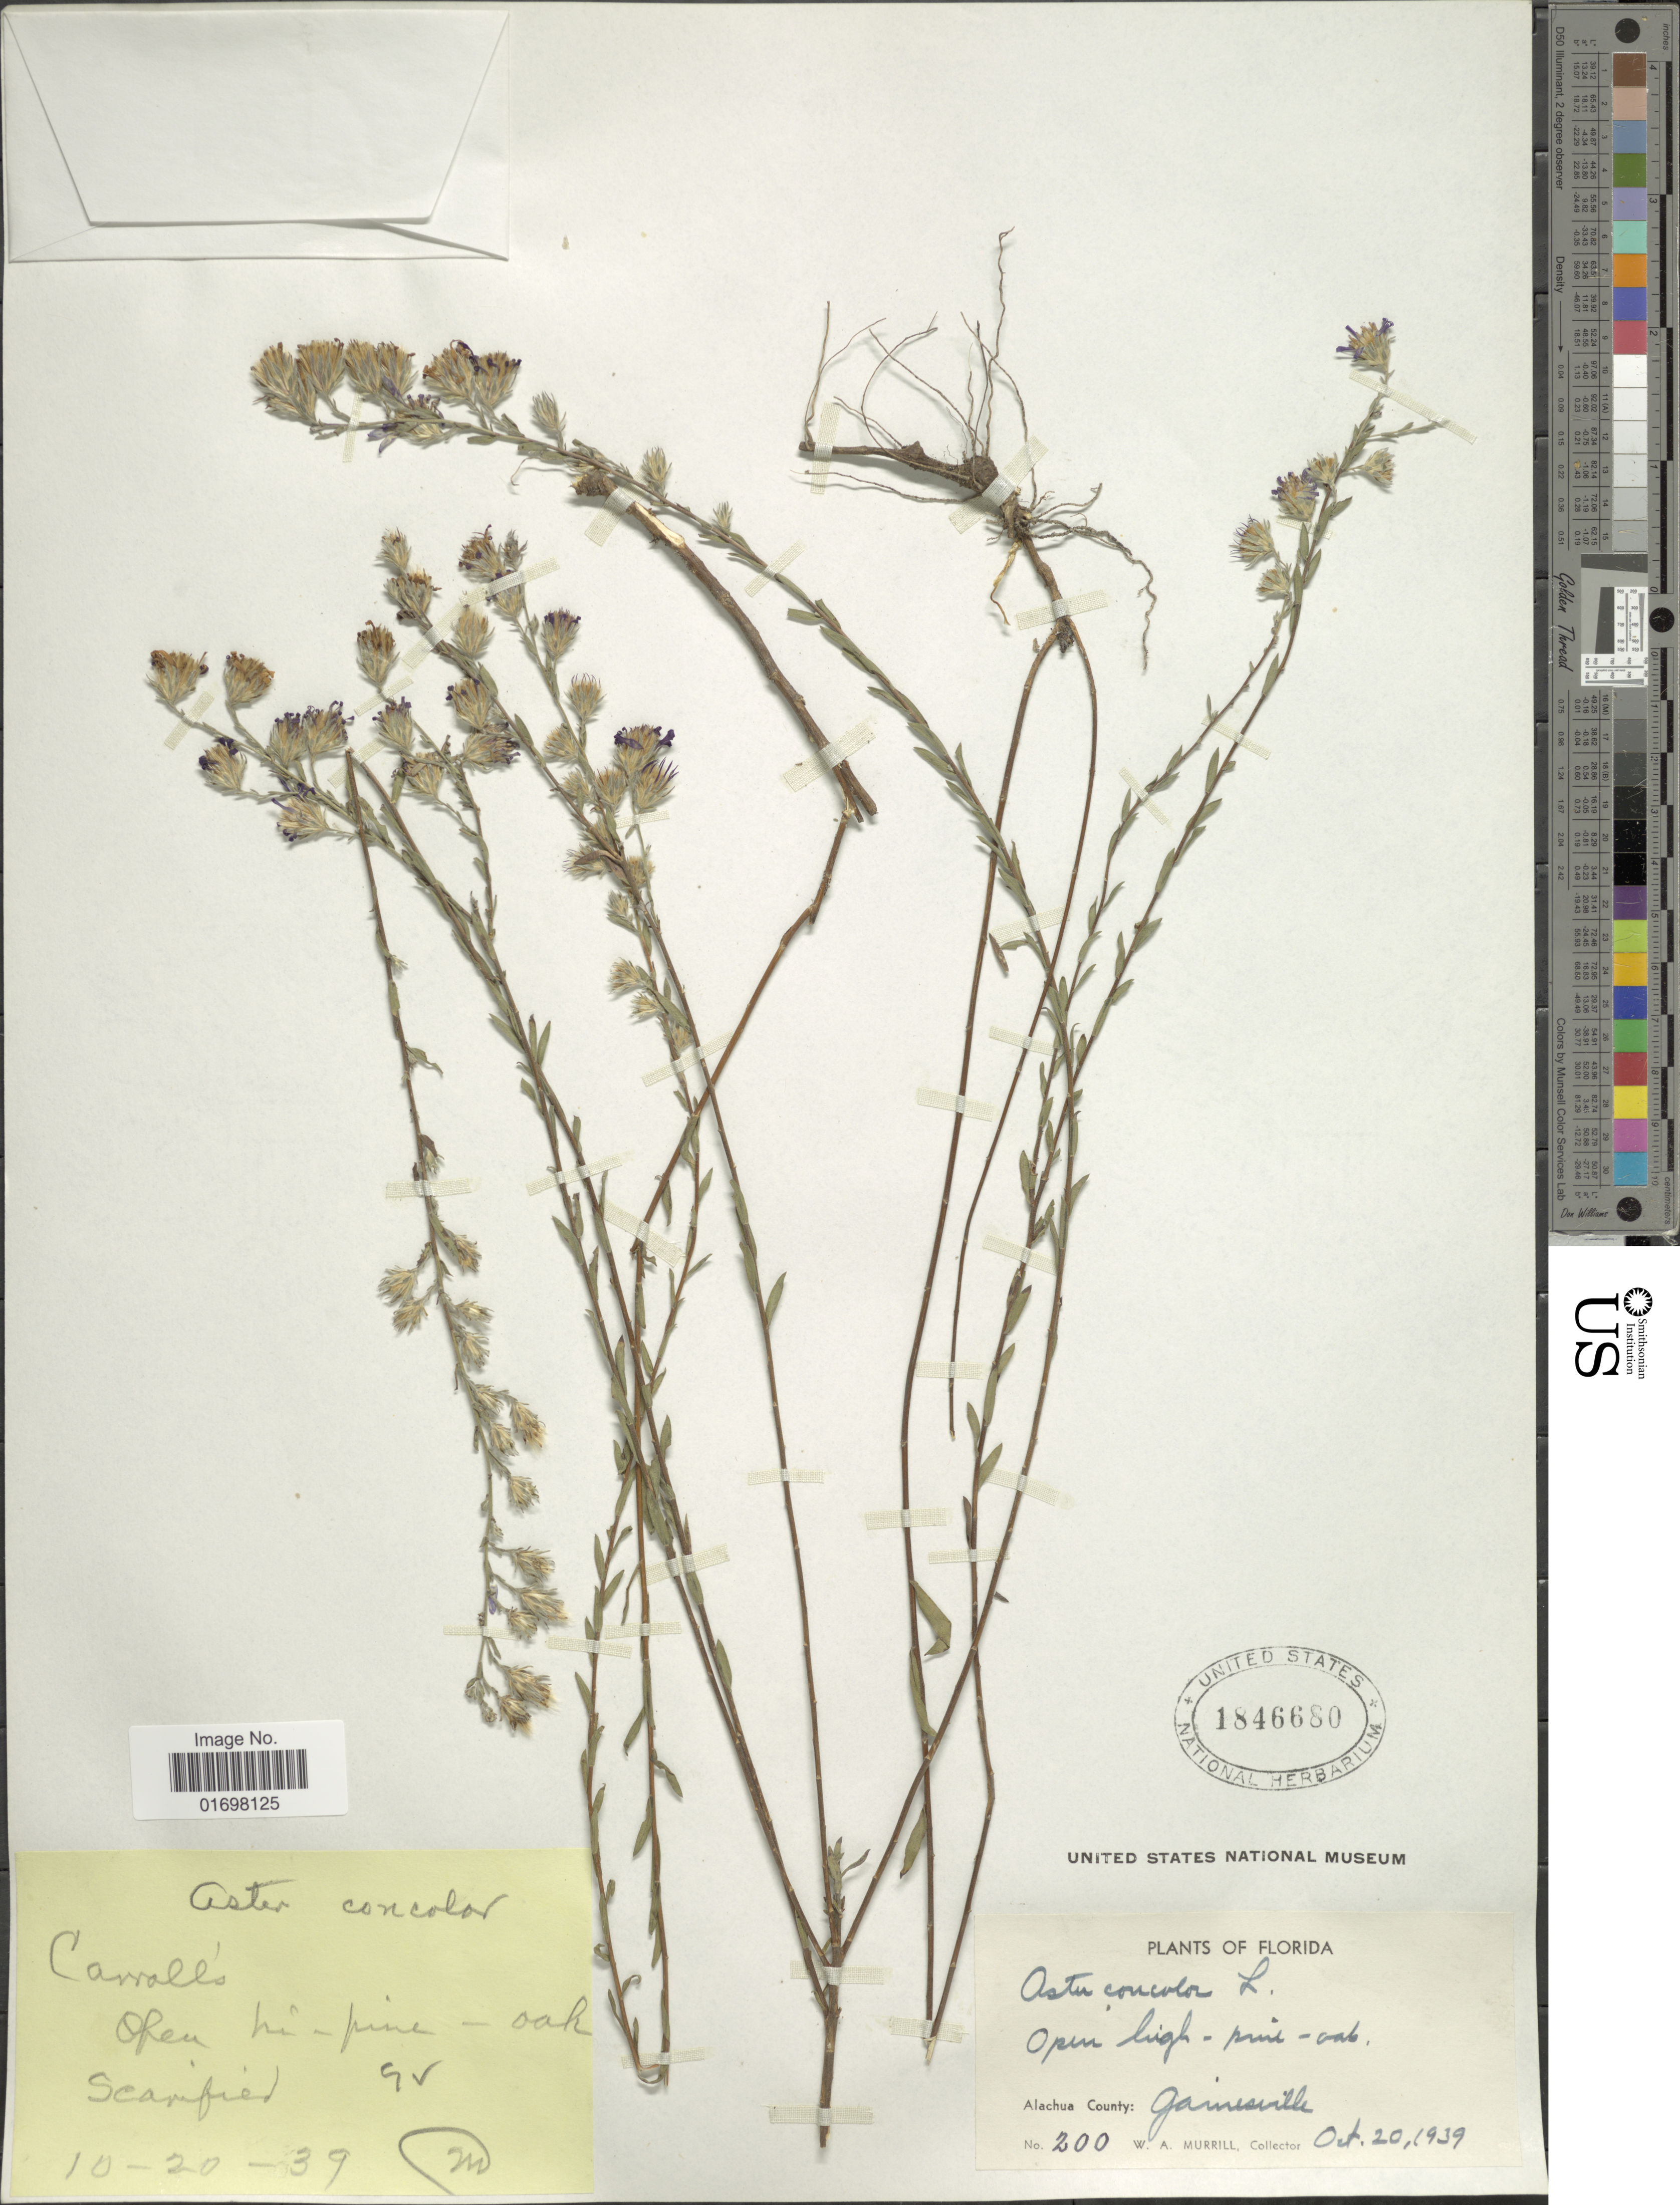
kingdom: Plantae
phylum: Tracheophyta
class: Magnoliopsida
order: Asterales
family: Asteraceae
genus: Symphyotrichum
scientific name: Symphyotrichum concolor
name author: (L.) G.L. Nesom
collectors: W. A. Murrill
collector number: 200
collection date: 1939-10-20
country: United States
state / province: Florida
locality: Alachua County: Gainesville.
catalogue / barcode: US 1846680